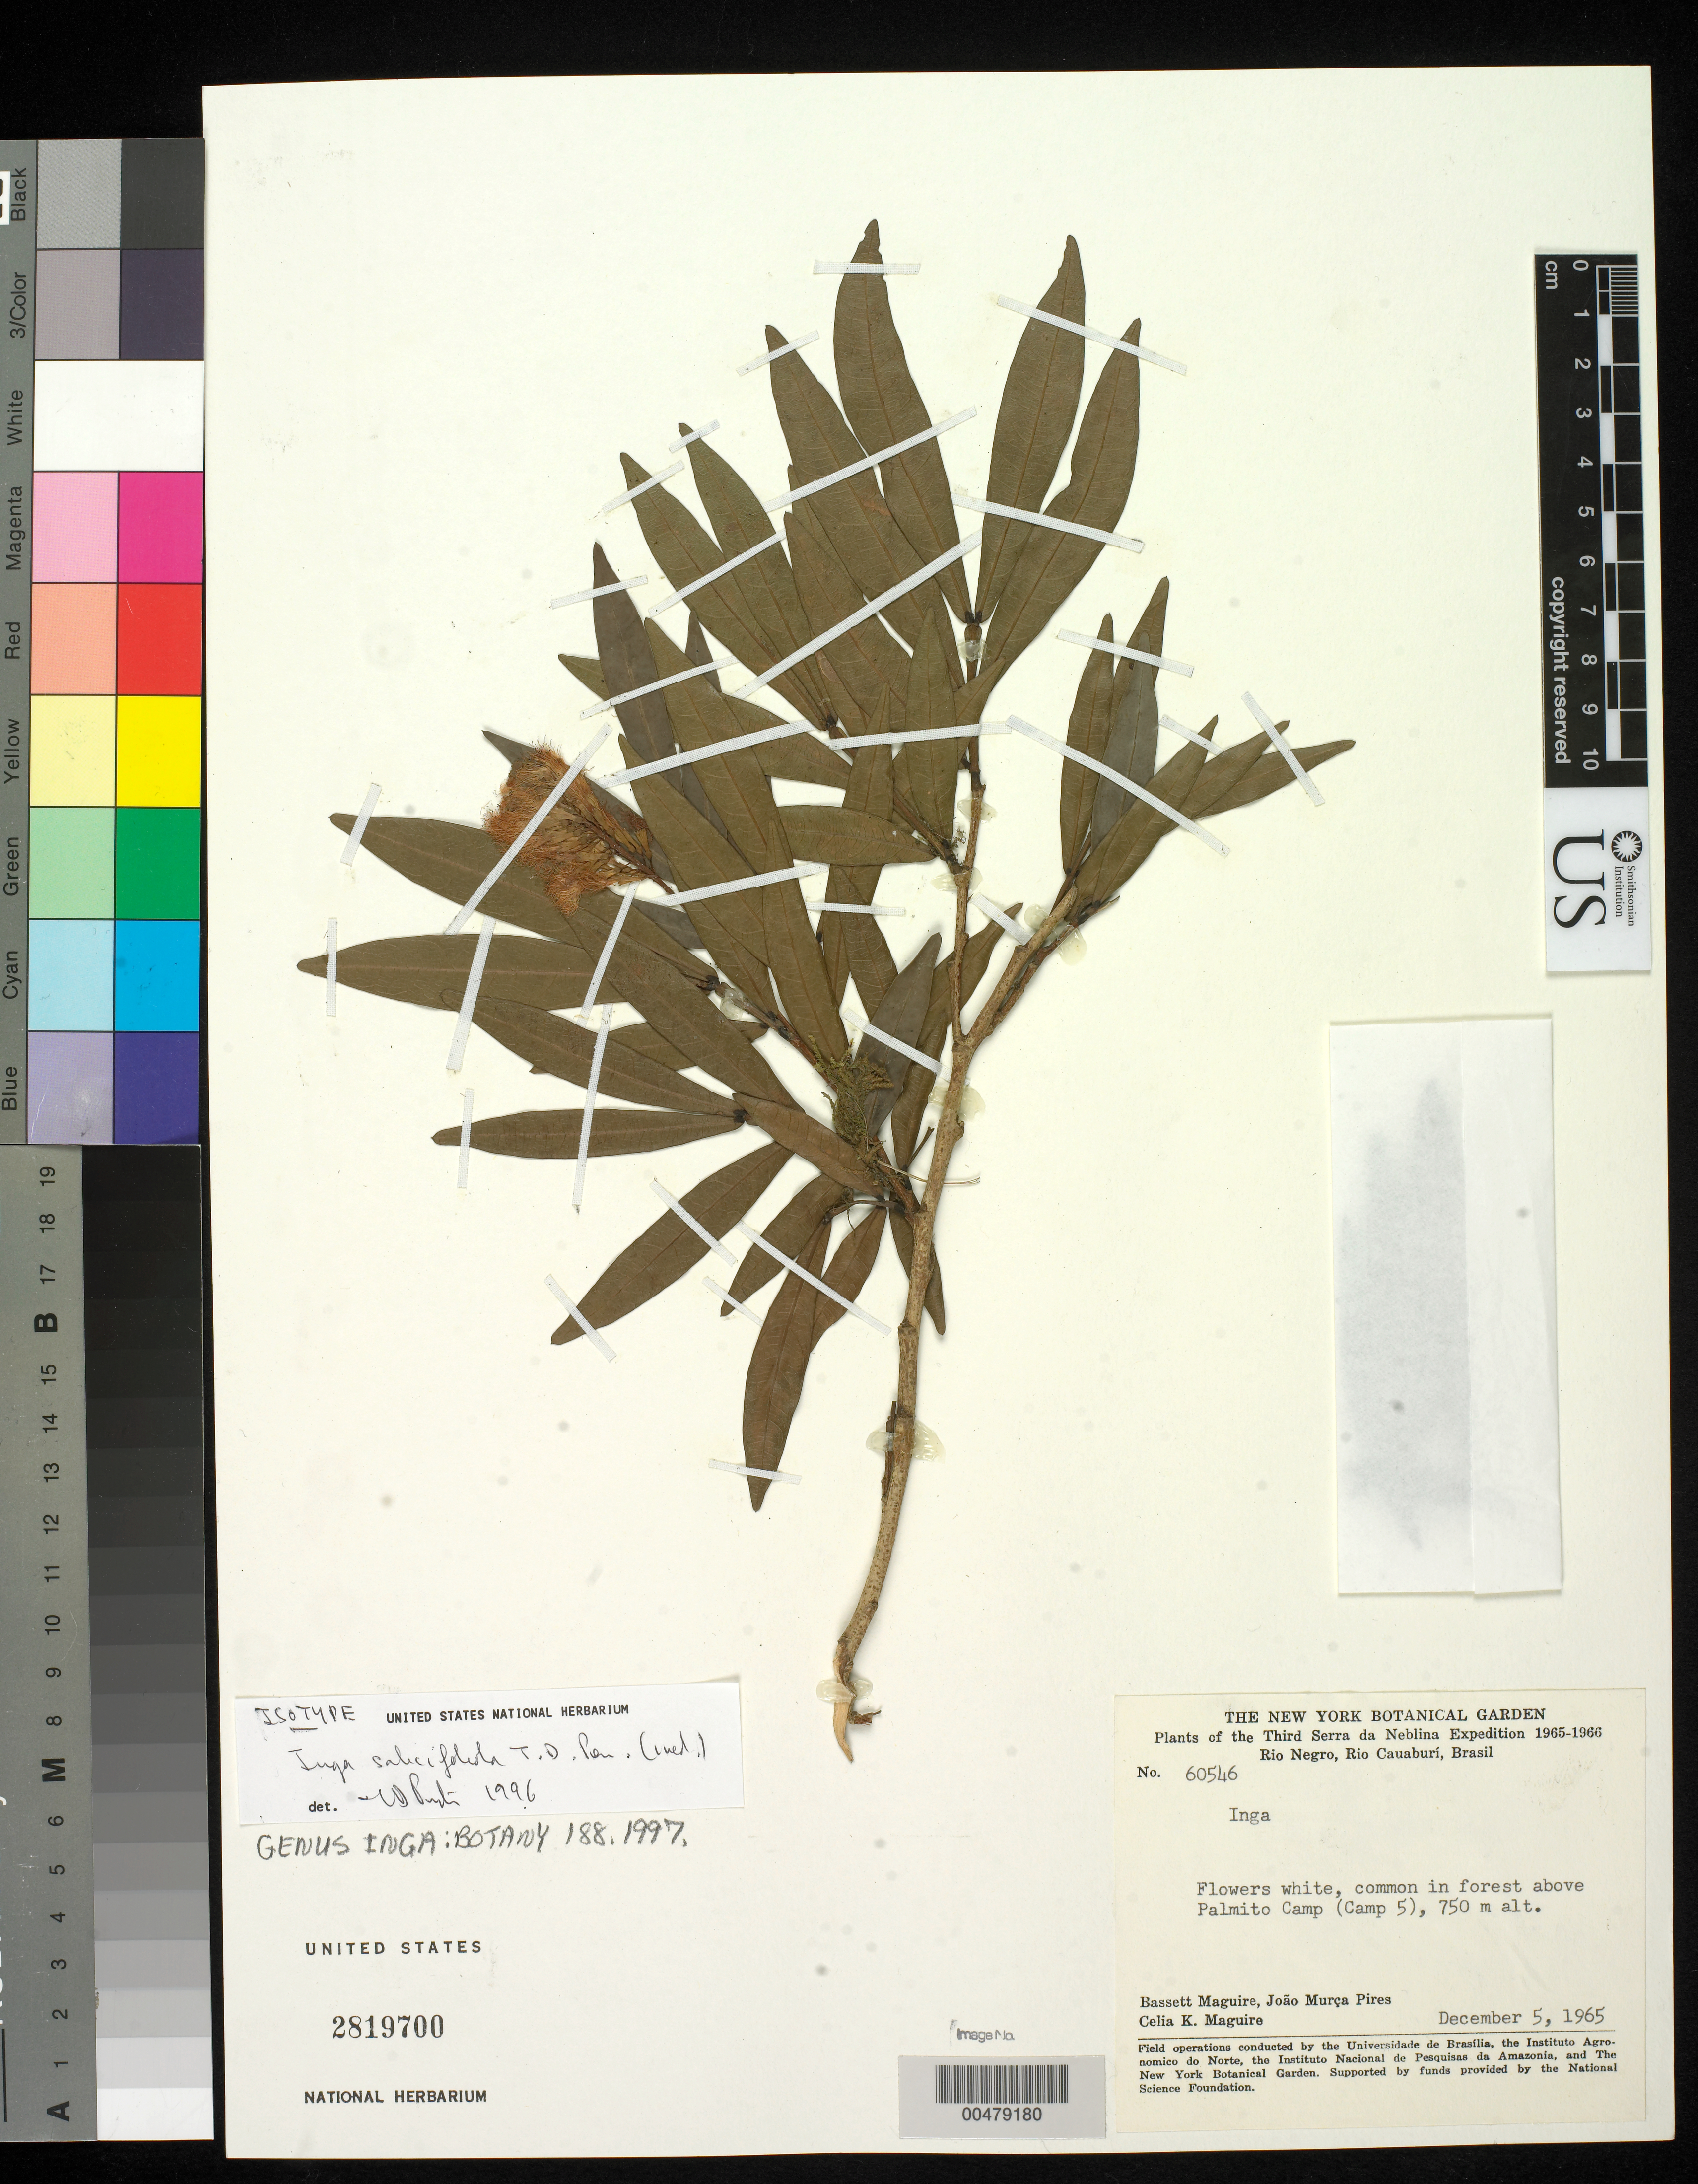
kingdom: Plantae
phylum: Tracheophyta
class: Magnoliopsida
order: Fabales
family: Fabaceae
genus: Inga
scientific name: Inga salicifoliola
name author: T.D. Penn.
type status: Isotype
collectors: B. Maguire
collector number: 60546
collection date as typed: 05 Dec 1965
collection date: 1965-12-05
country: Brazil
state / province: Amazonas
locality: Serra da Neblina, Rio Negro, Rio Cauaburi, forest above Palmito Camp, camp 5.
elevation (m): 750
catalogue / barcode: US 2819700